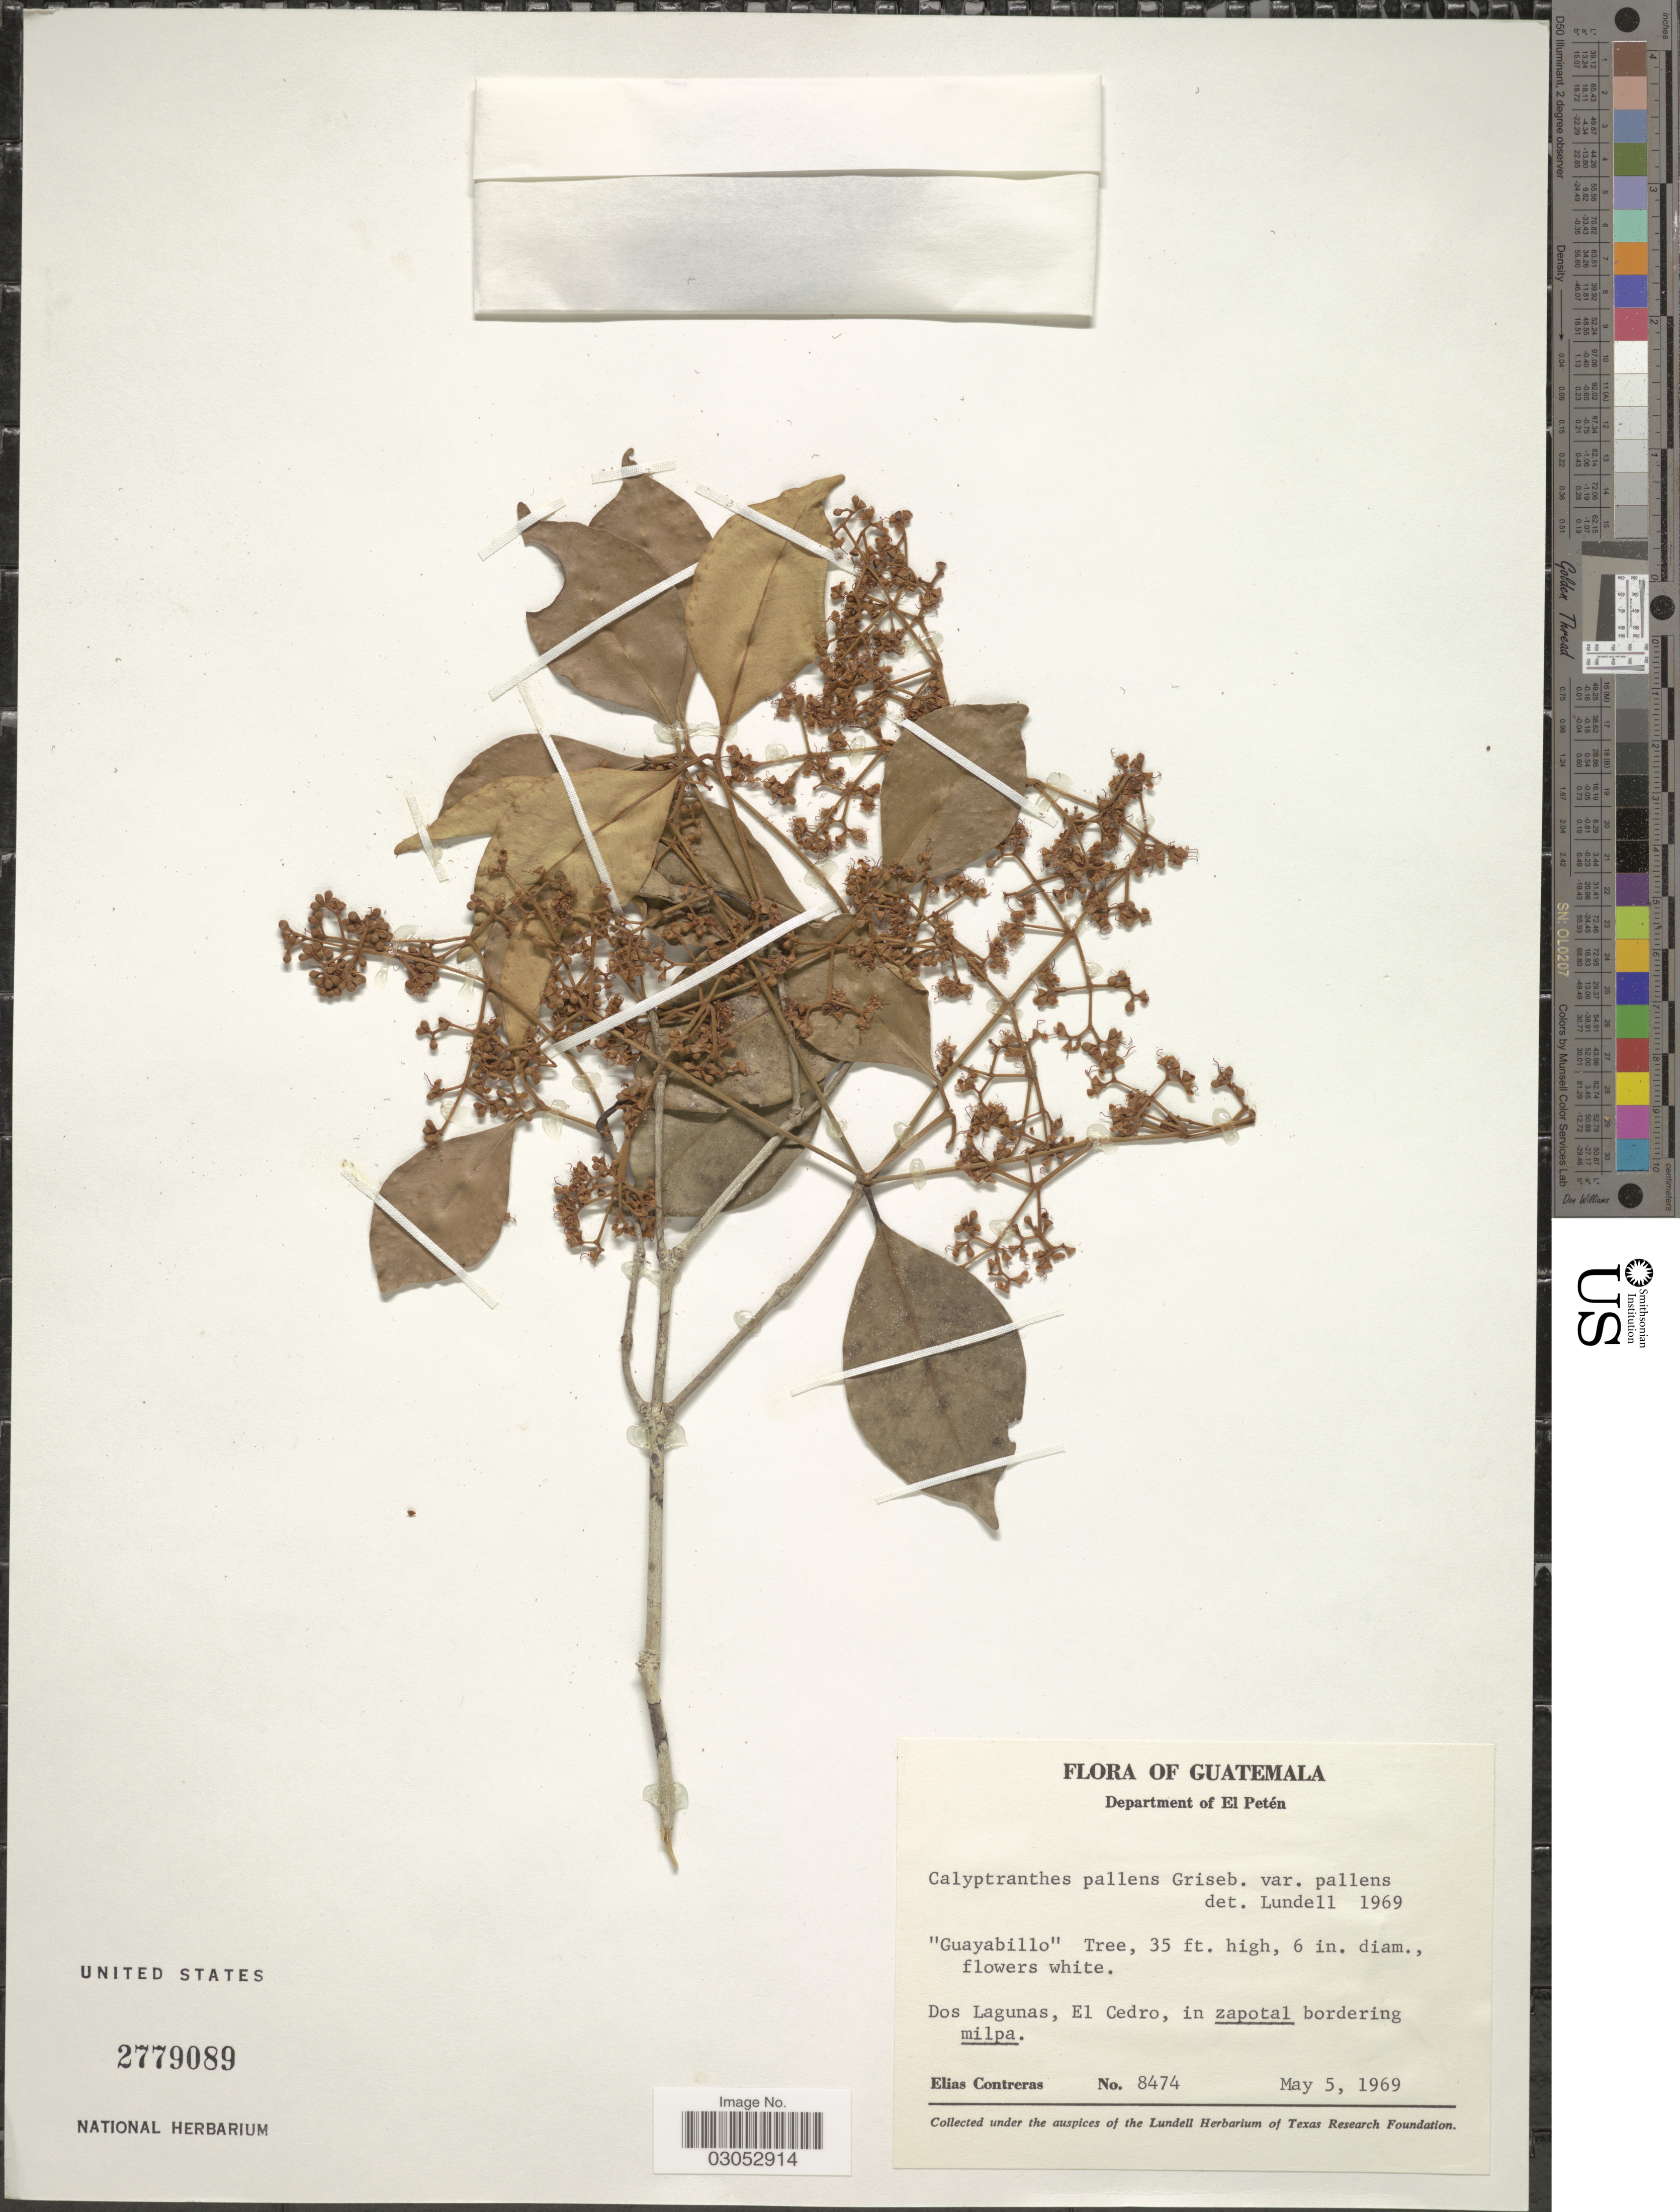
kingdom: Plantae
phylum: Tracheophyta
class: Magnoliopsida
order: Myrtales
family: Myrtaceae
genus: Myrcia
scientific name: Myrcia neopallens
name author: A.R. Lourenço & E. Lucas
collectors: E. Contreras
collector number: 8474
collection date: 1969-05-05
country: Guatemala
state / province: El Petén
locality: Department of El Petén, Dos Lagunas, El Cedro, in zapotal bordering milpa.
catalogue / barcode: US 2779089